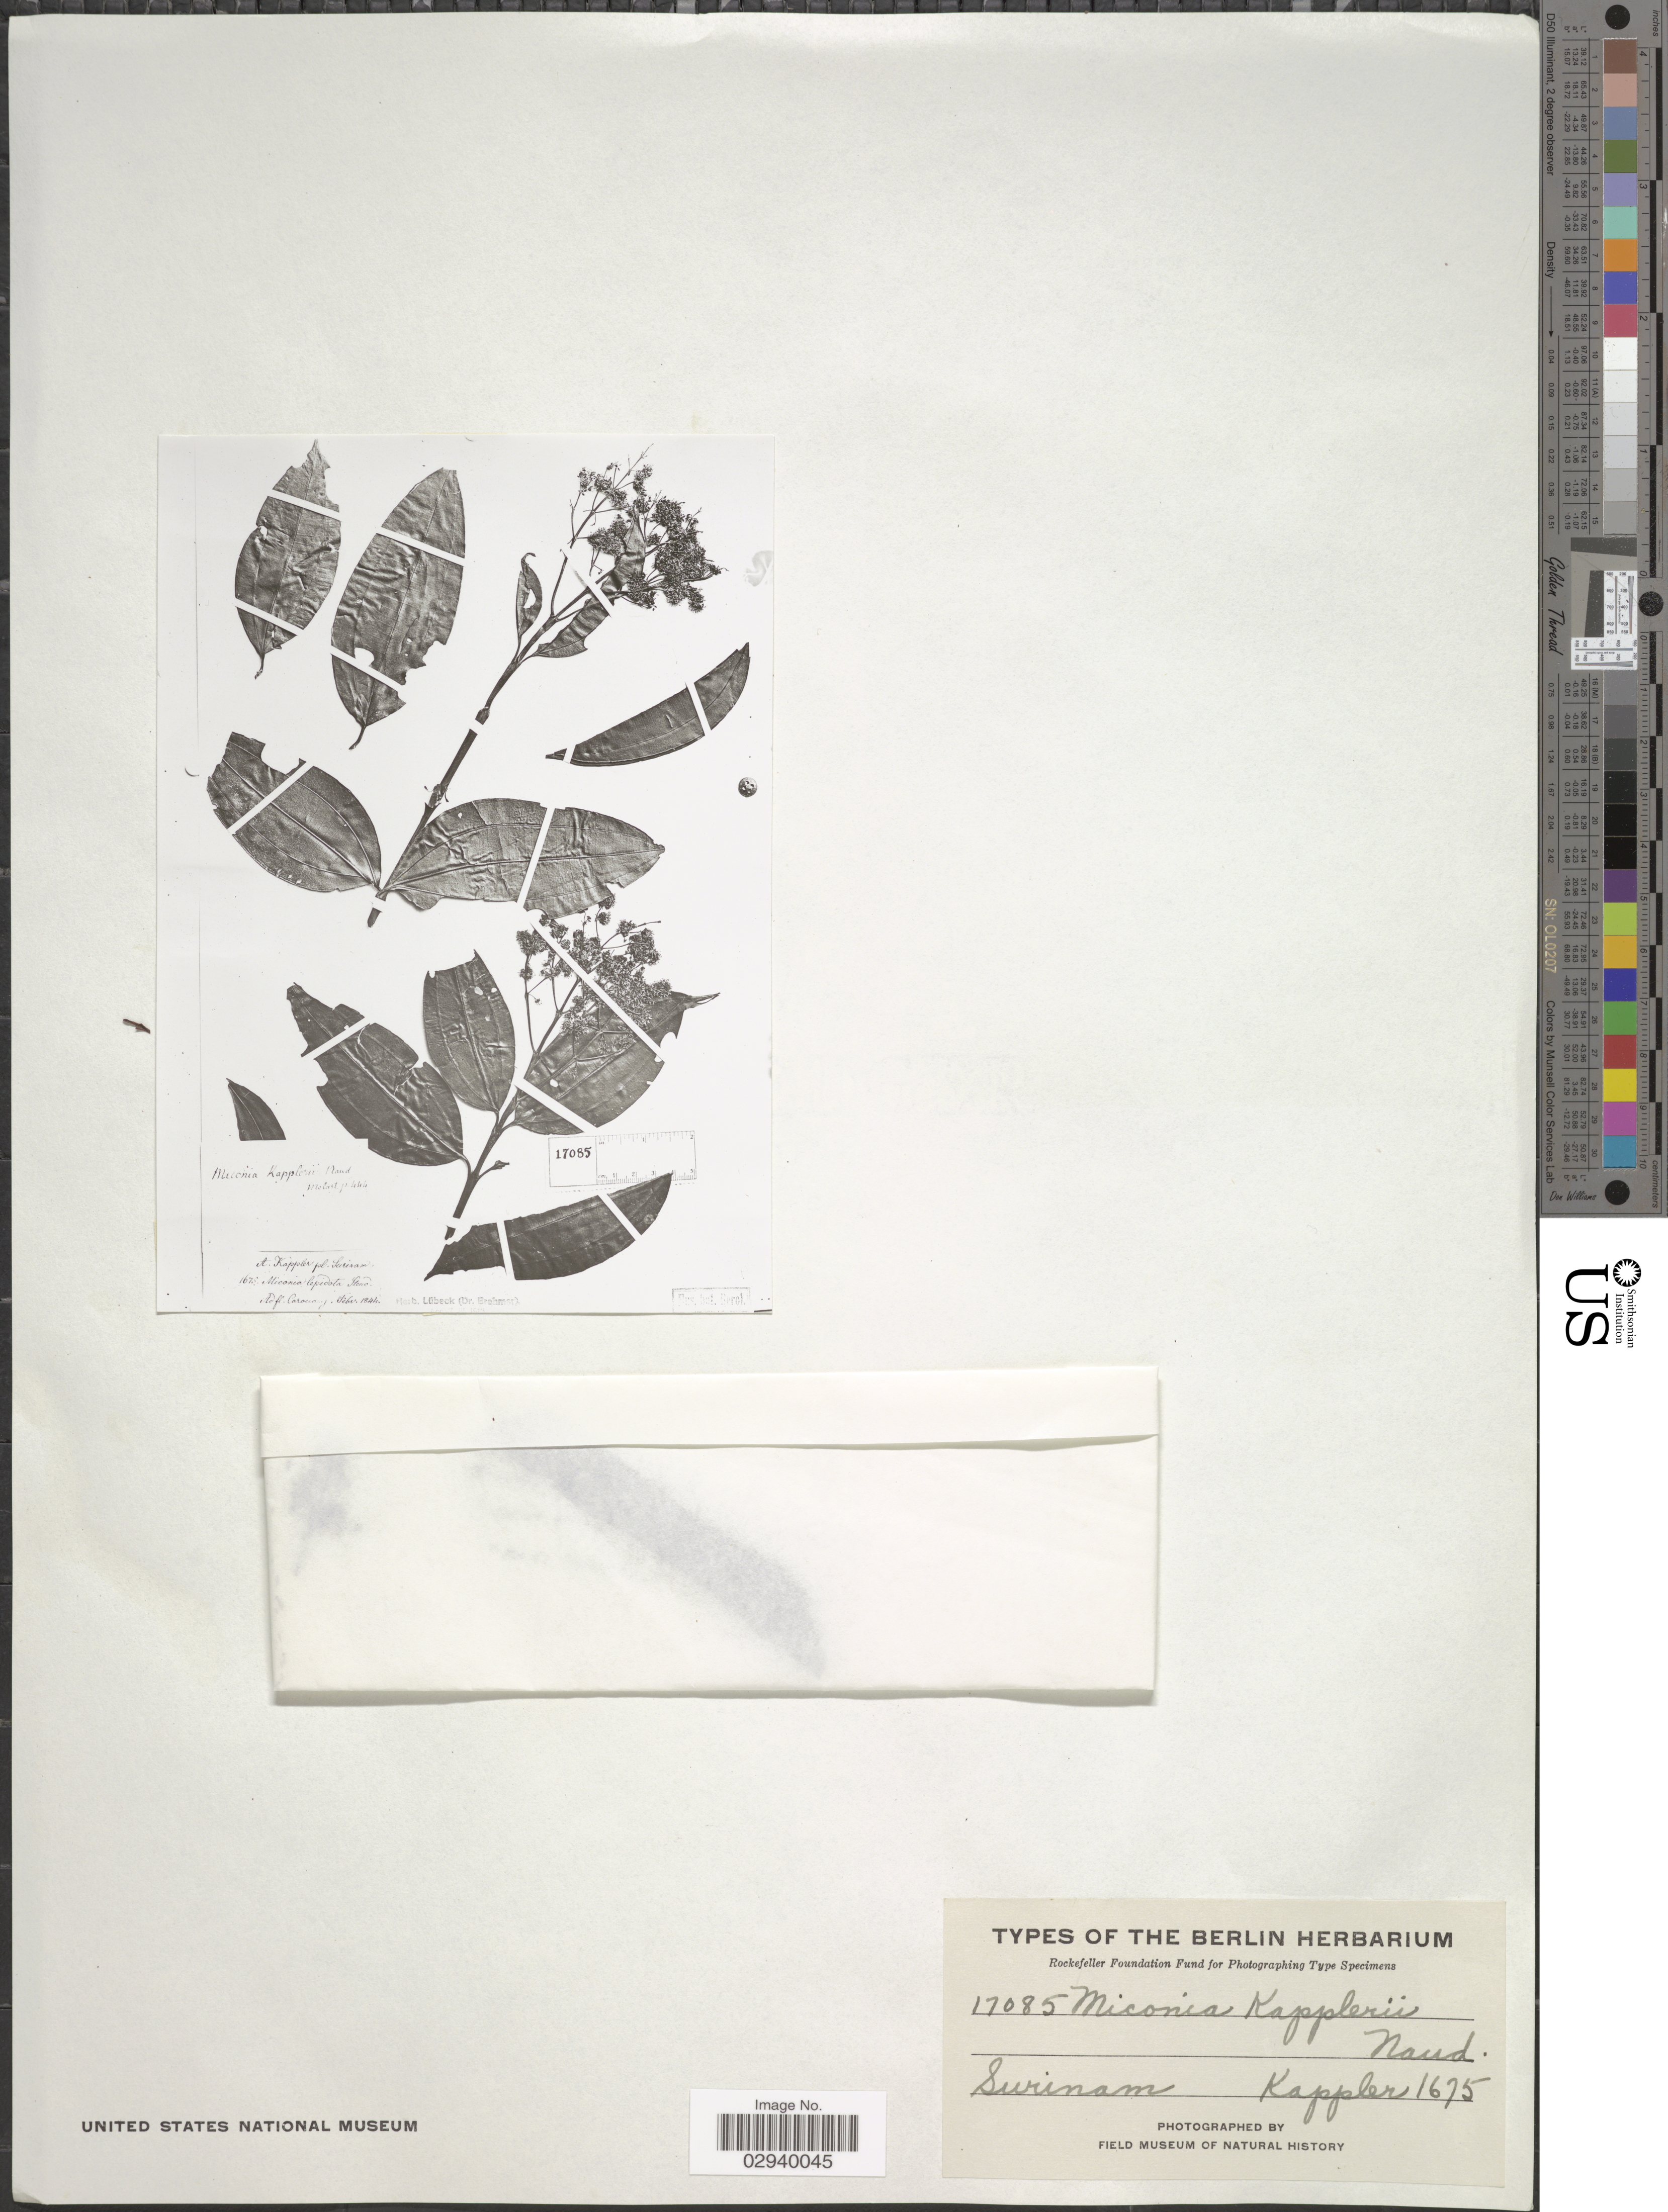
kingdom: Plantae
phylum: Tracheophyta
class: Magnoliopsida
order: Myrtales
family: Melastomataceae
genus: Miconia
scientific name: Miconia kappleri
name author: Naudin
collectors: A. Kappler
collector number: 1675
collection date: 1844-02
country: Suriname